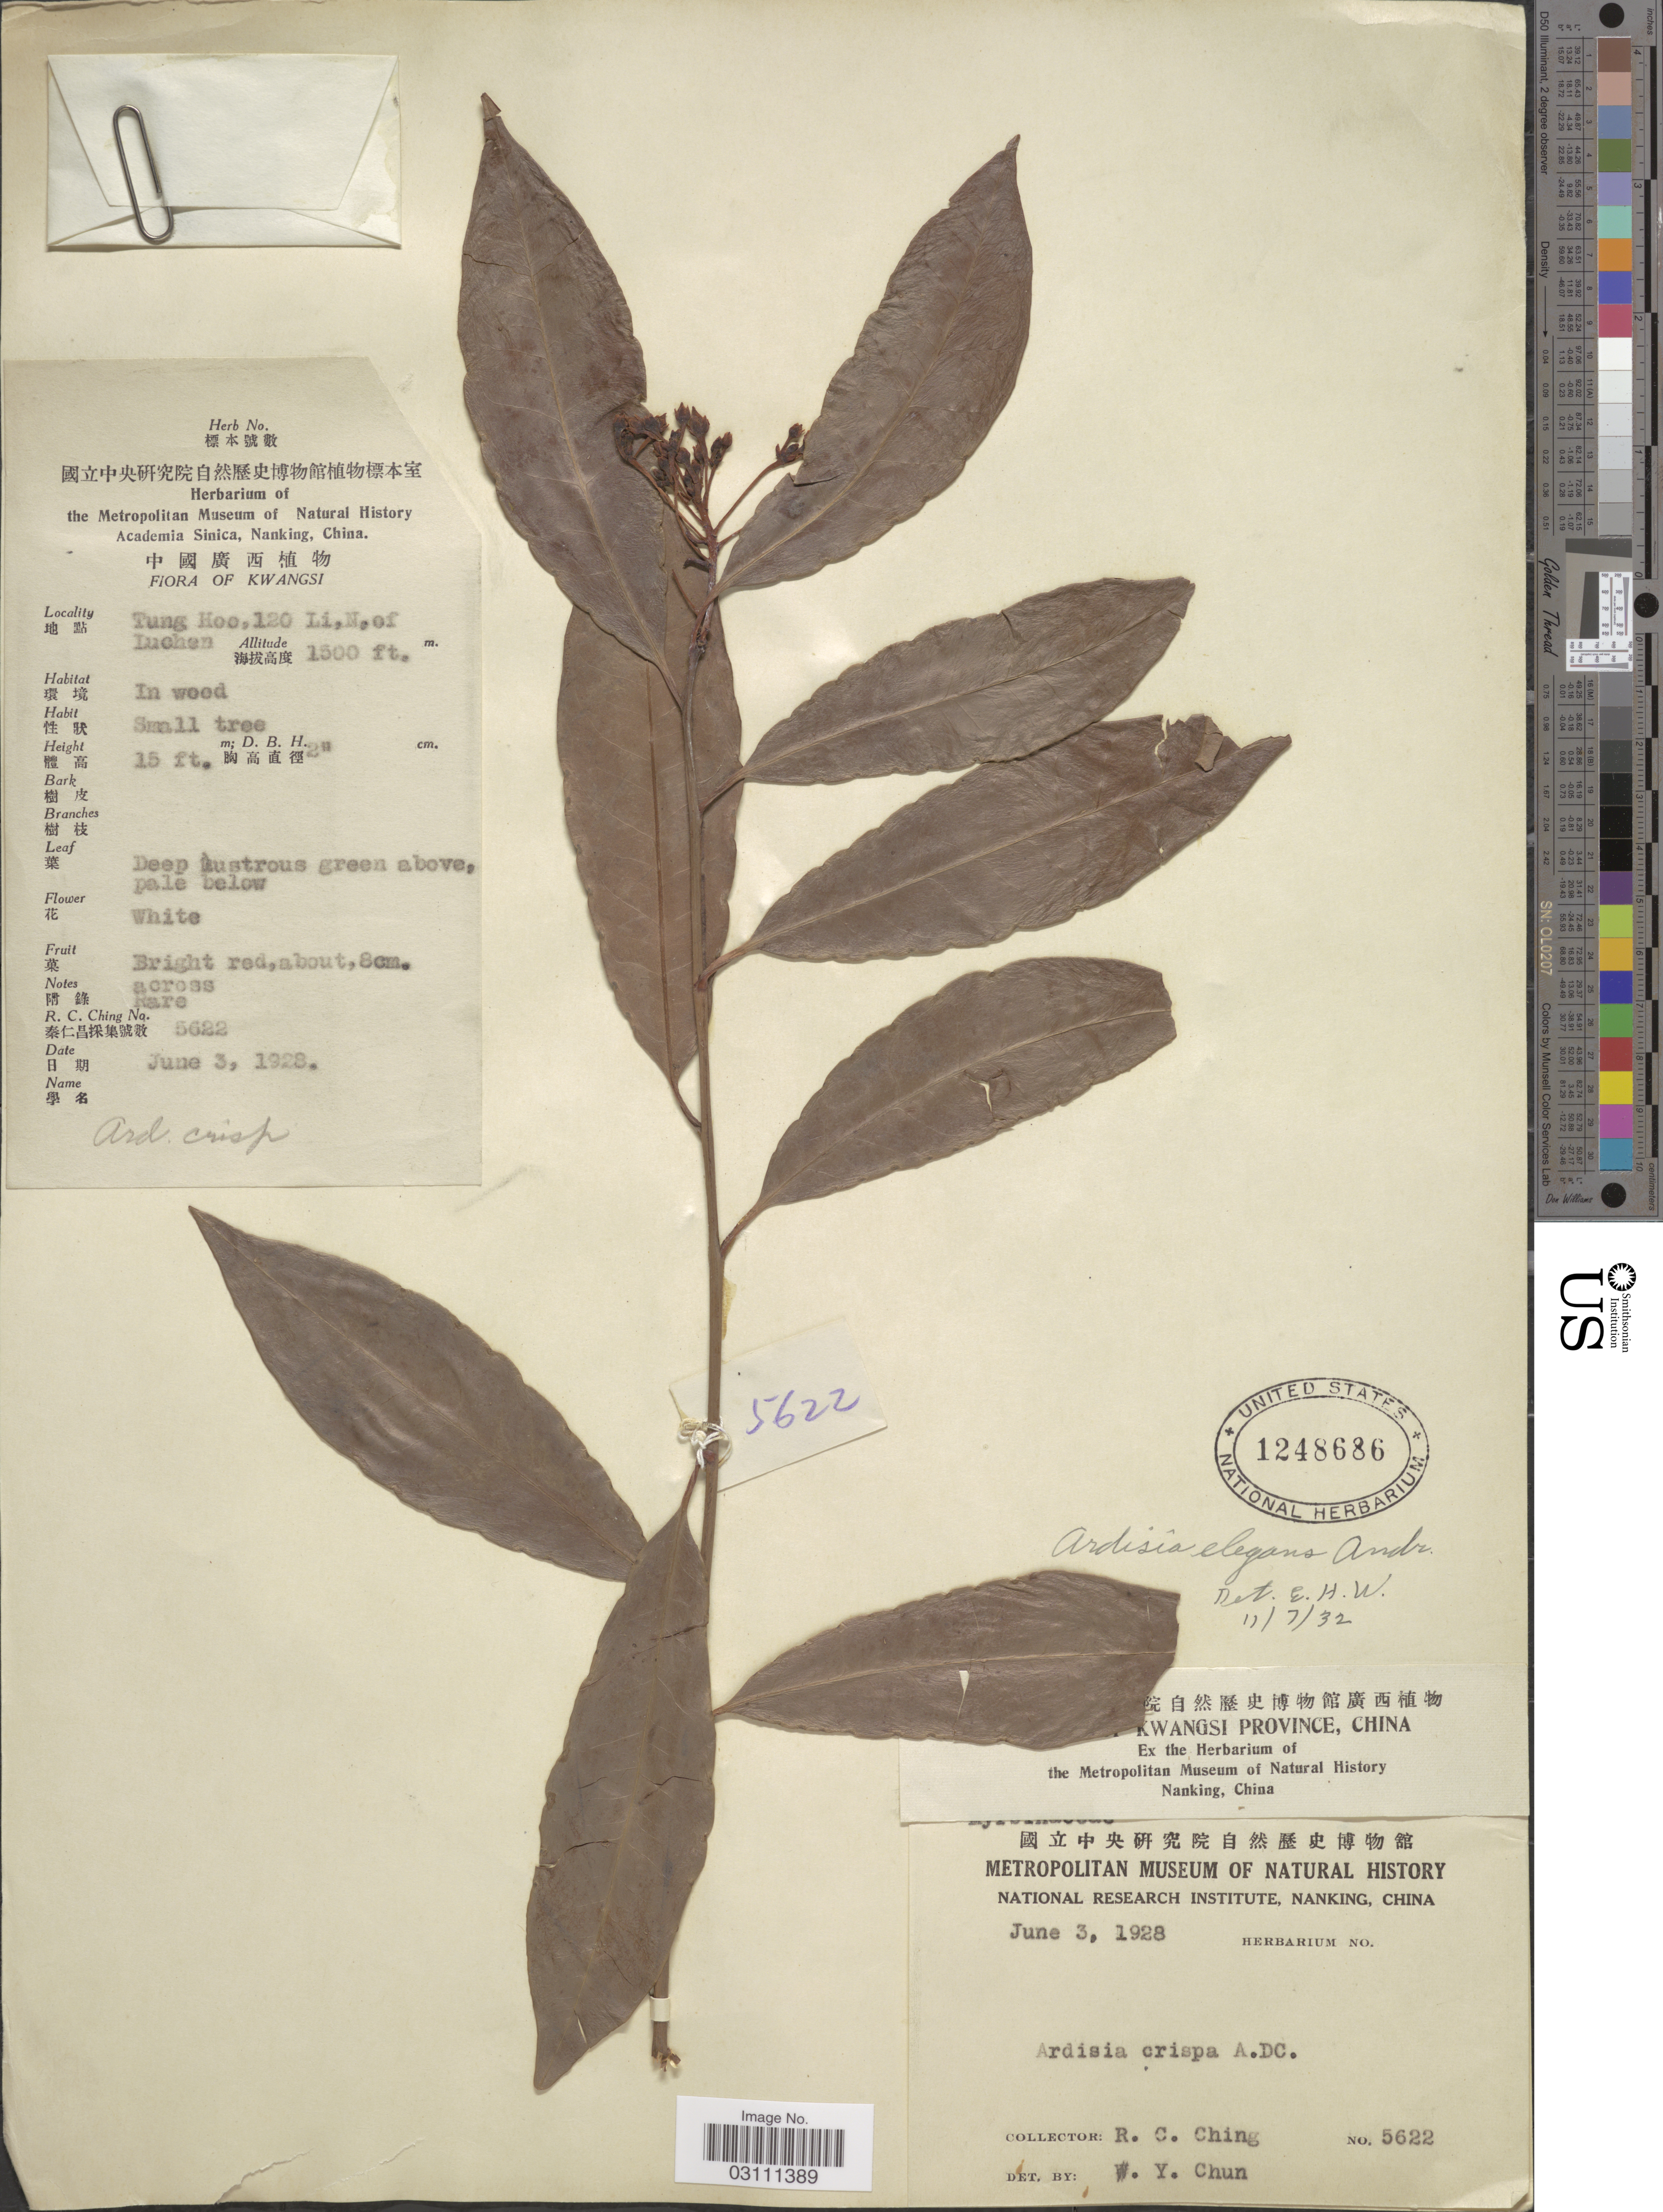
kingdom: Plantae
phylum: Tracheophyta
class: Magnoliopsida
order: Ericales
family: Primulaceae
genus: Ardisia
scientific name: Ardisia elegans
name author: Andrews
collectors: R. C. Ching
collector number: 5622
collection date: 1928-06-03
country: China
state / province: Guangxi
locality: Kwangsi, Tung Hoo, 120 Li. N. of Luchan.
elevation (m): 457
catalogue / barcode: US 1248686